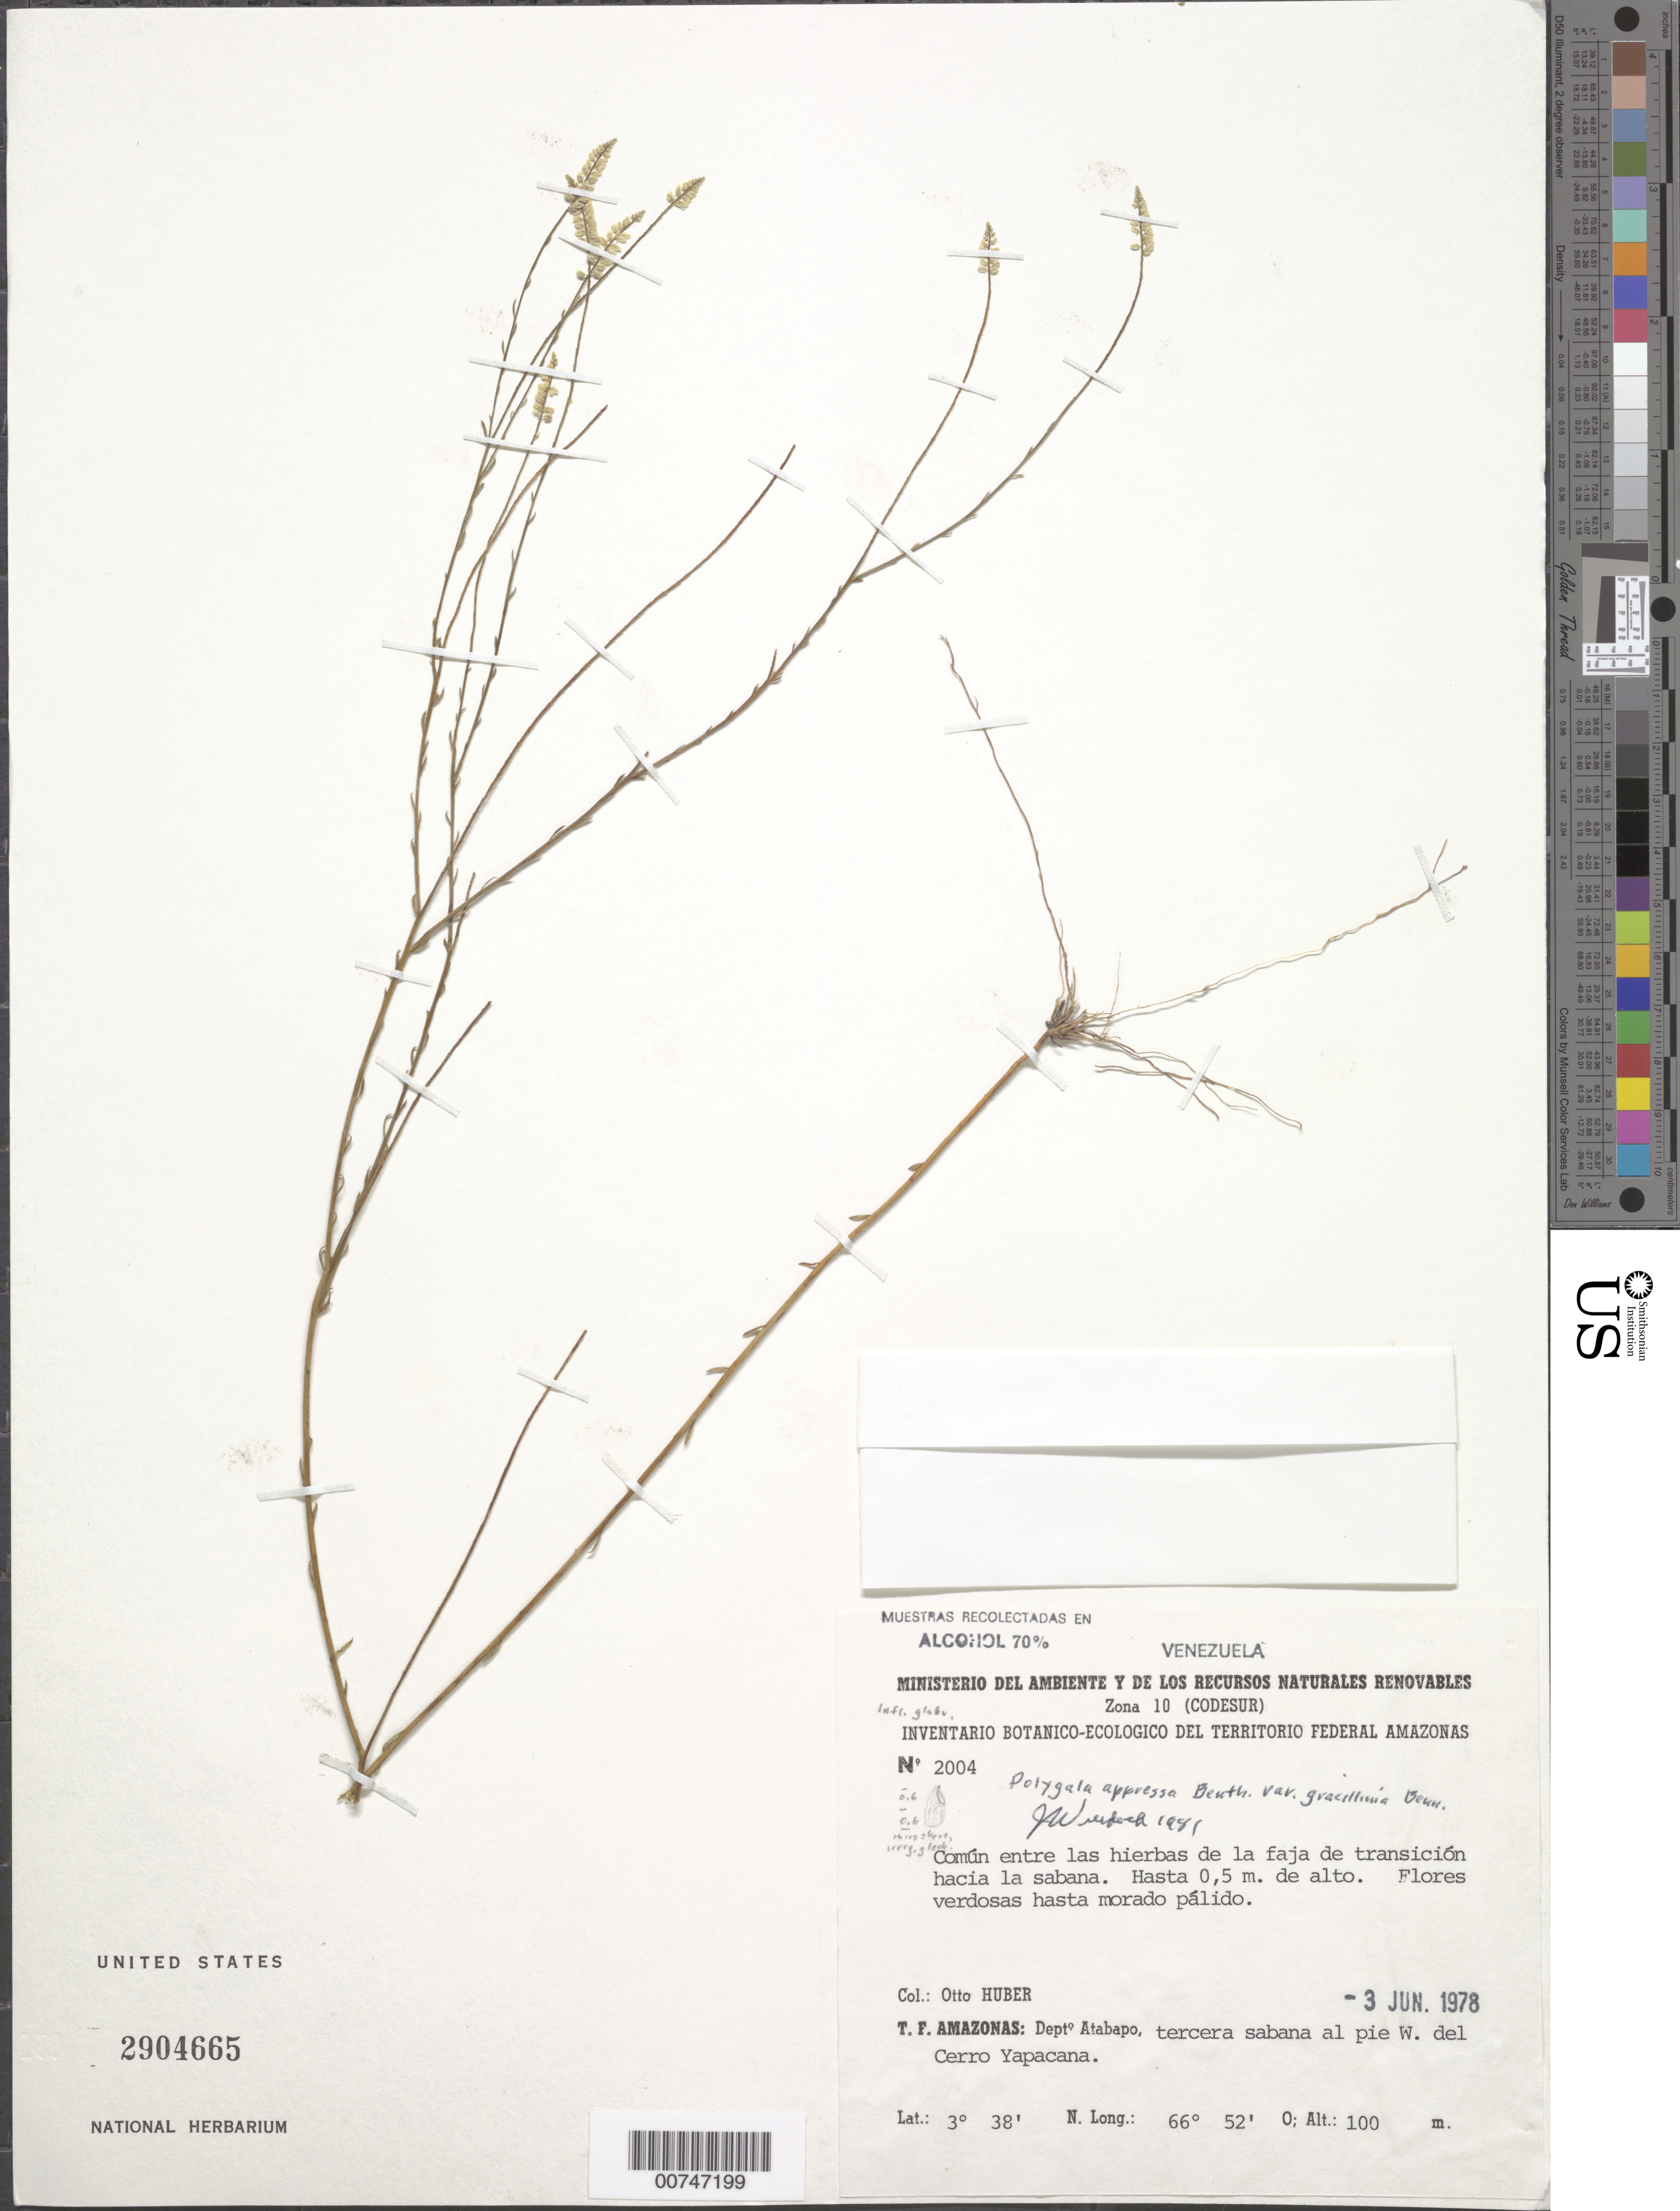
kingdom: Plantae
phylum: Tracheophyta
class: Magnoliopsida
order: Fabales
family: Polygalaceae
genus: Polygala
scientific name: Polygala appressa var. gracillima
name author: (S. Watson) A.W. Benn.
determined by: Wurdack, John J., (US), US (UNITED STATES)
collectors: O. Huber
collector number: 2004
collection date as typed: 3-Jun-78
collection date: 1978-06-03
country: Venezuela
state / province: Amazonas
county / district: Atabapo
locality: Cerro Yapacána, W del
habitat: Among herbs of savanna transition zone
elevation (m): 100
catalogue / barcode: US 2904665